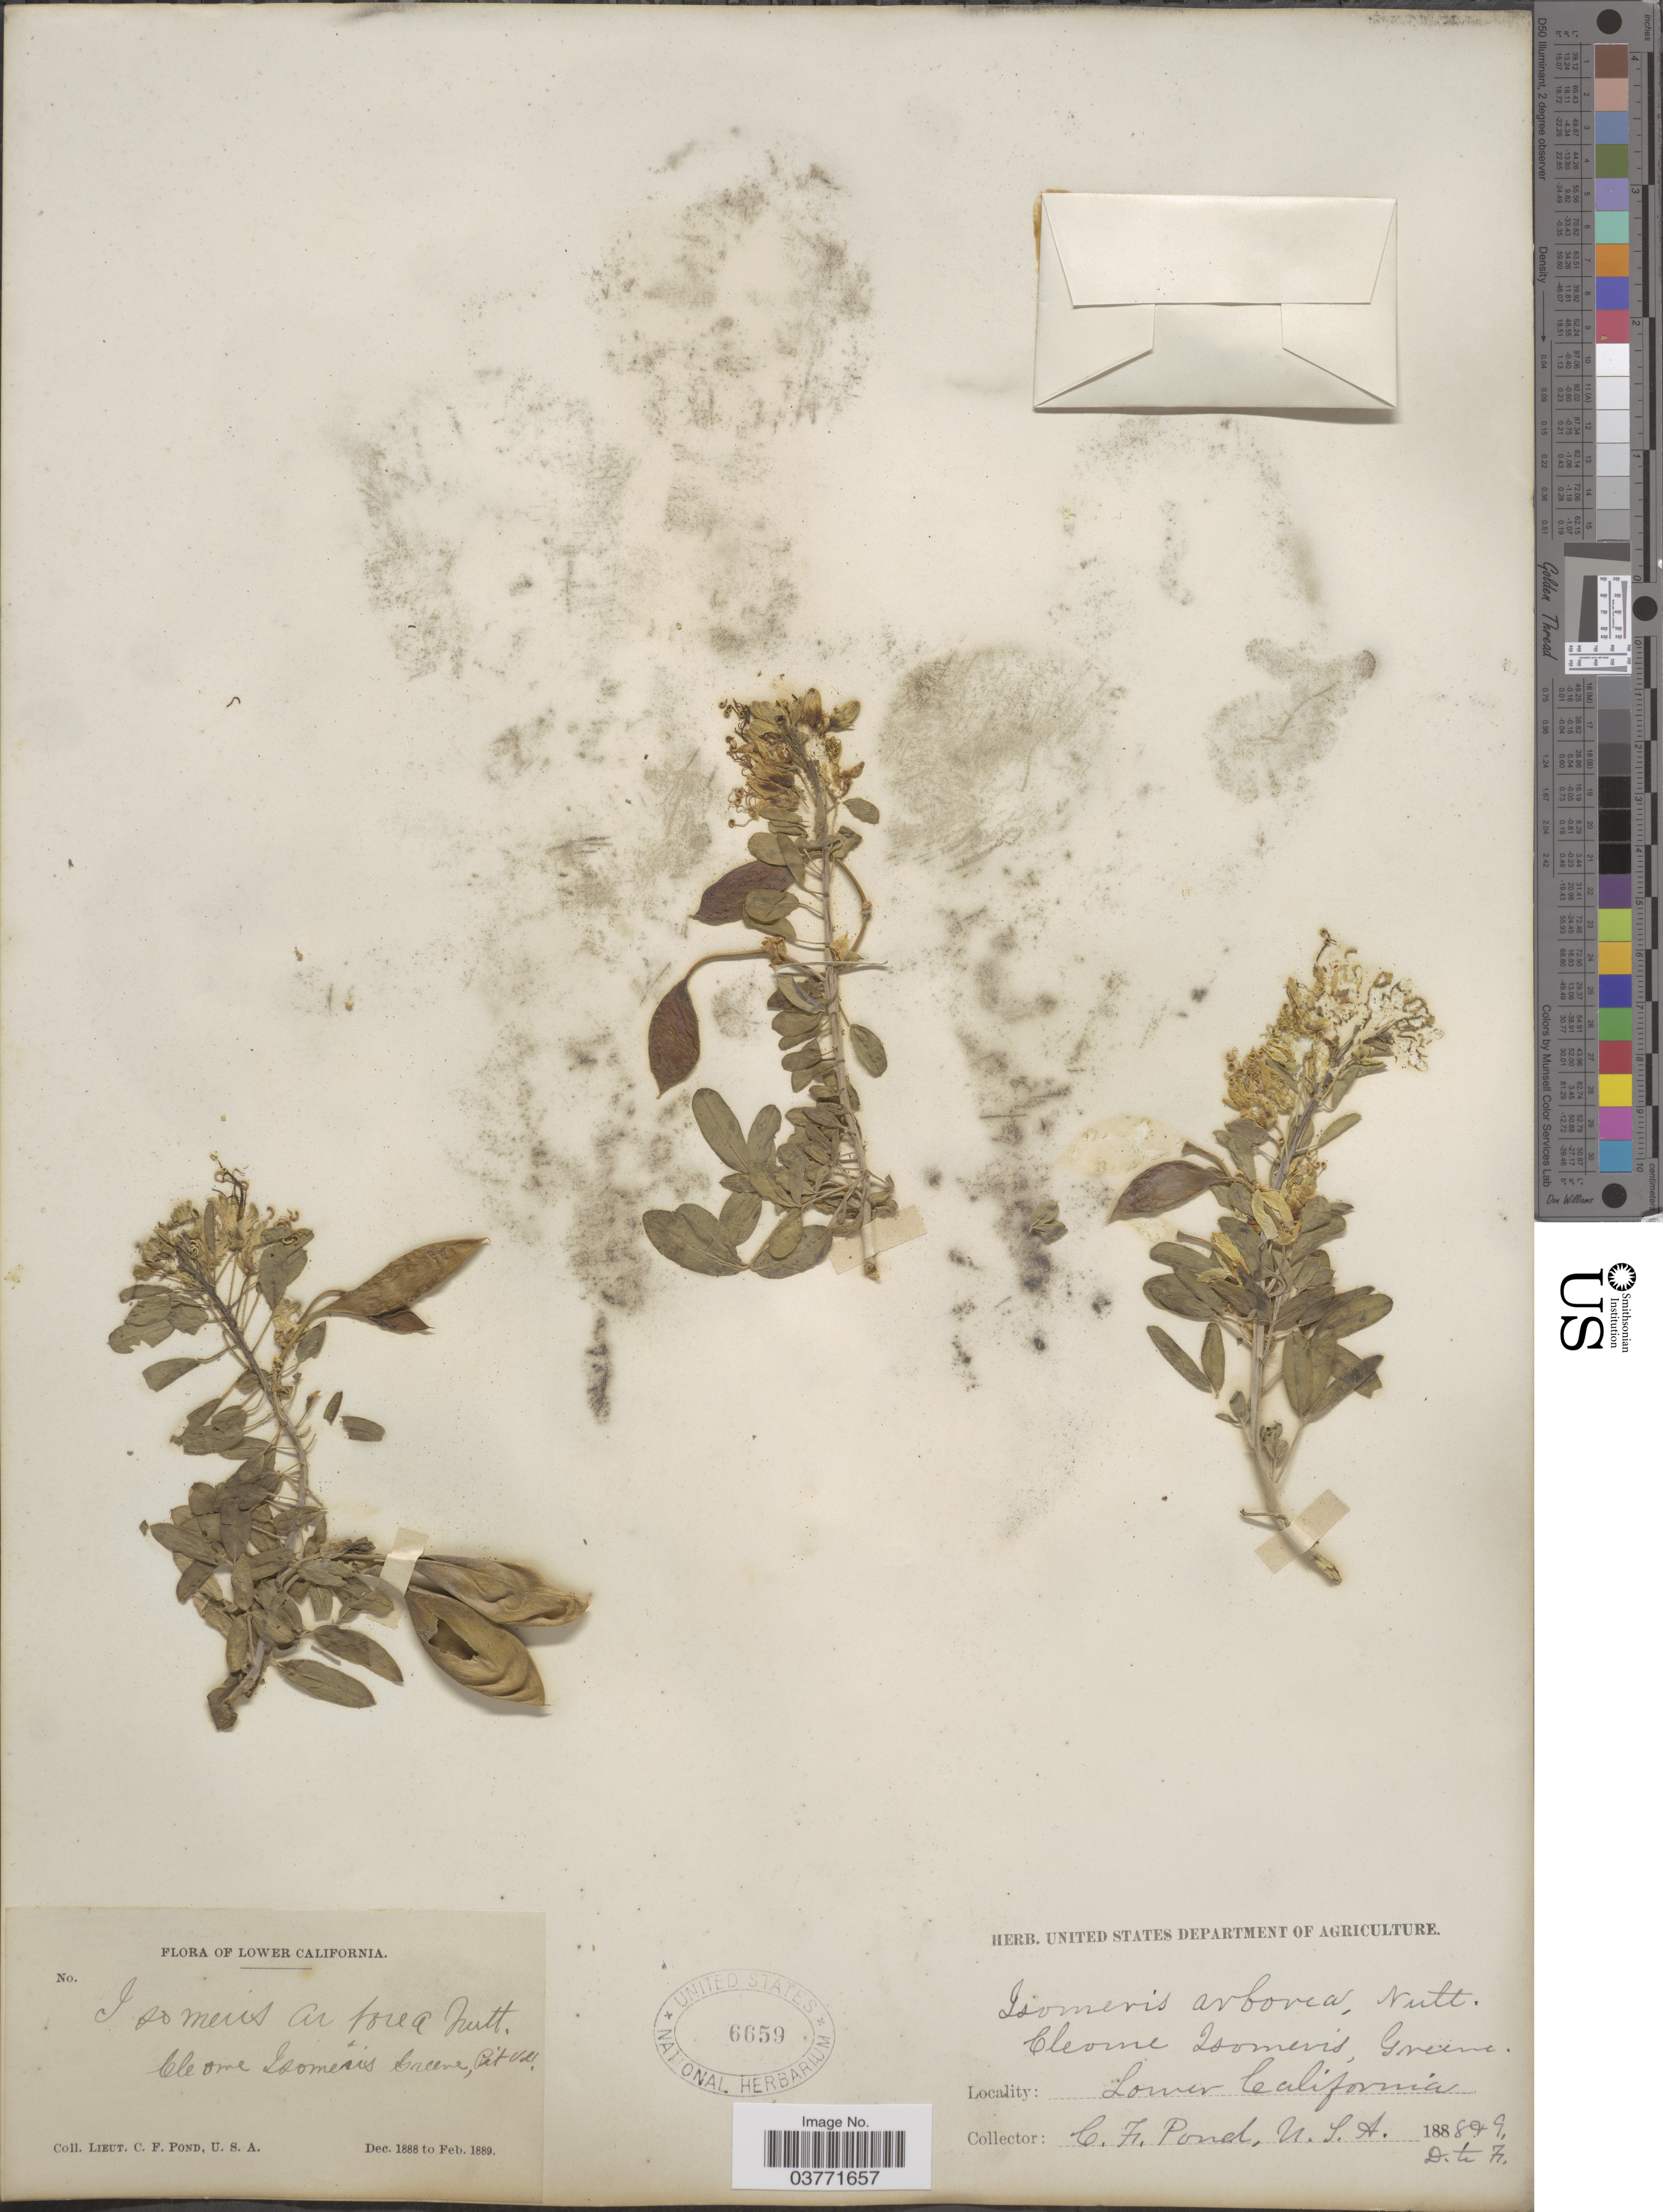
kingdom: Plantae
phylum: Tracheophyta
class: Magnoliopsida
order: Brassicales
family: Cleomaceae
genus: Cleomella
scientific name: Cleomella arborea var. angustata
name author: (Parish) Roalson & J.C. Hall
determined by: Strong, Mark T., (BOT), Smithsonian Institution - National Museum of Natural History (UNITED STATES)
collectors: C. Pond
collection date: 1888-12/1889-02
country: Mexico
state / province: Baja California Norte / Baja California Sur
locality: Lower California.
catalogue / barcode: US 6659